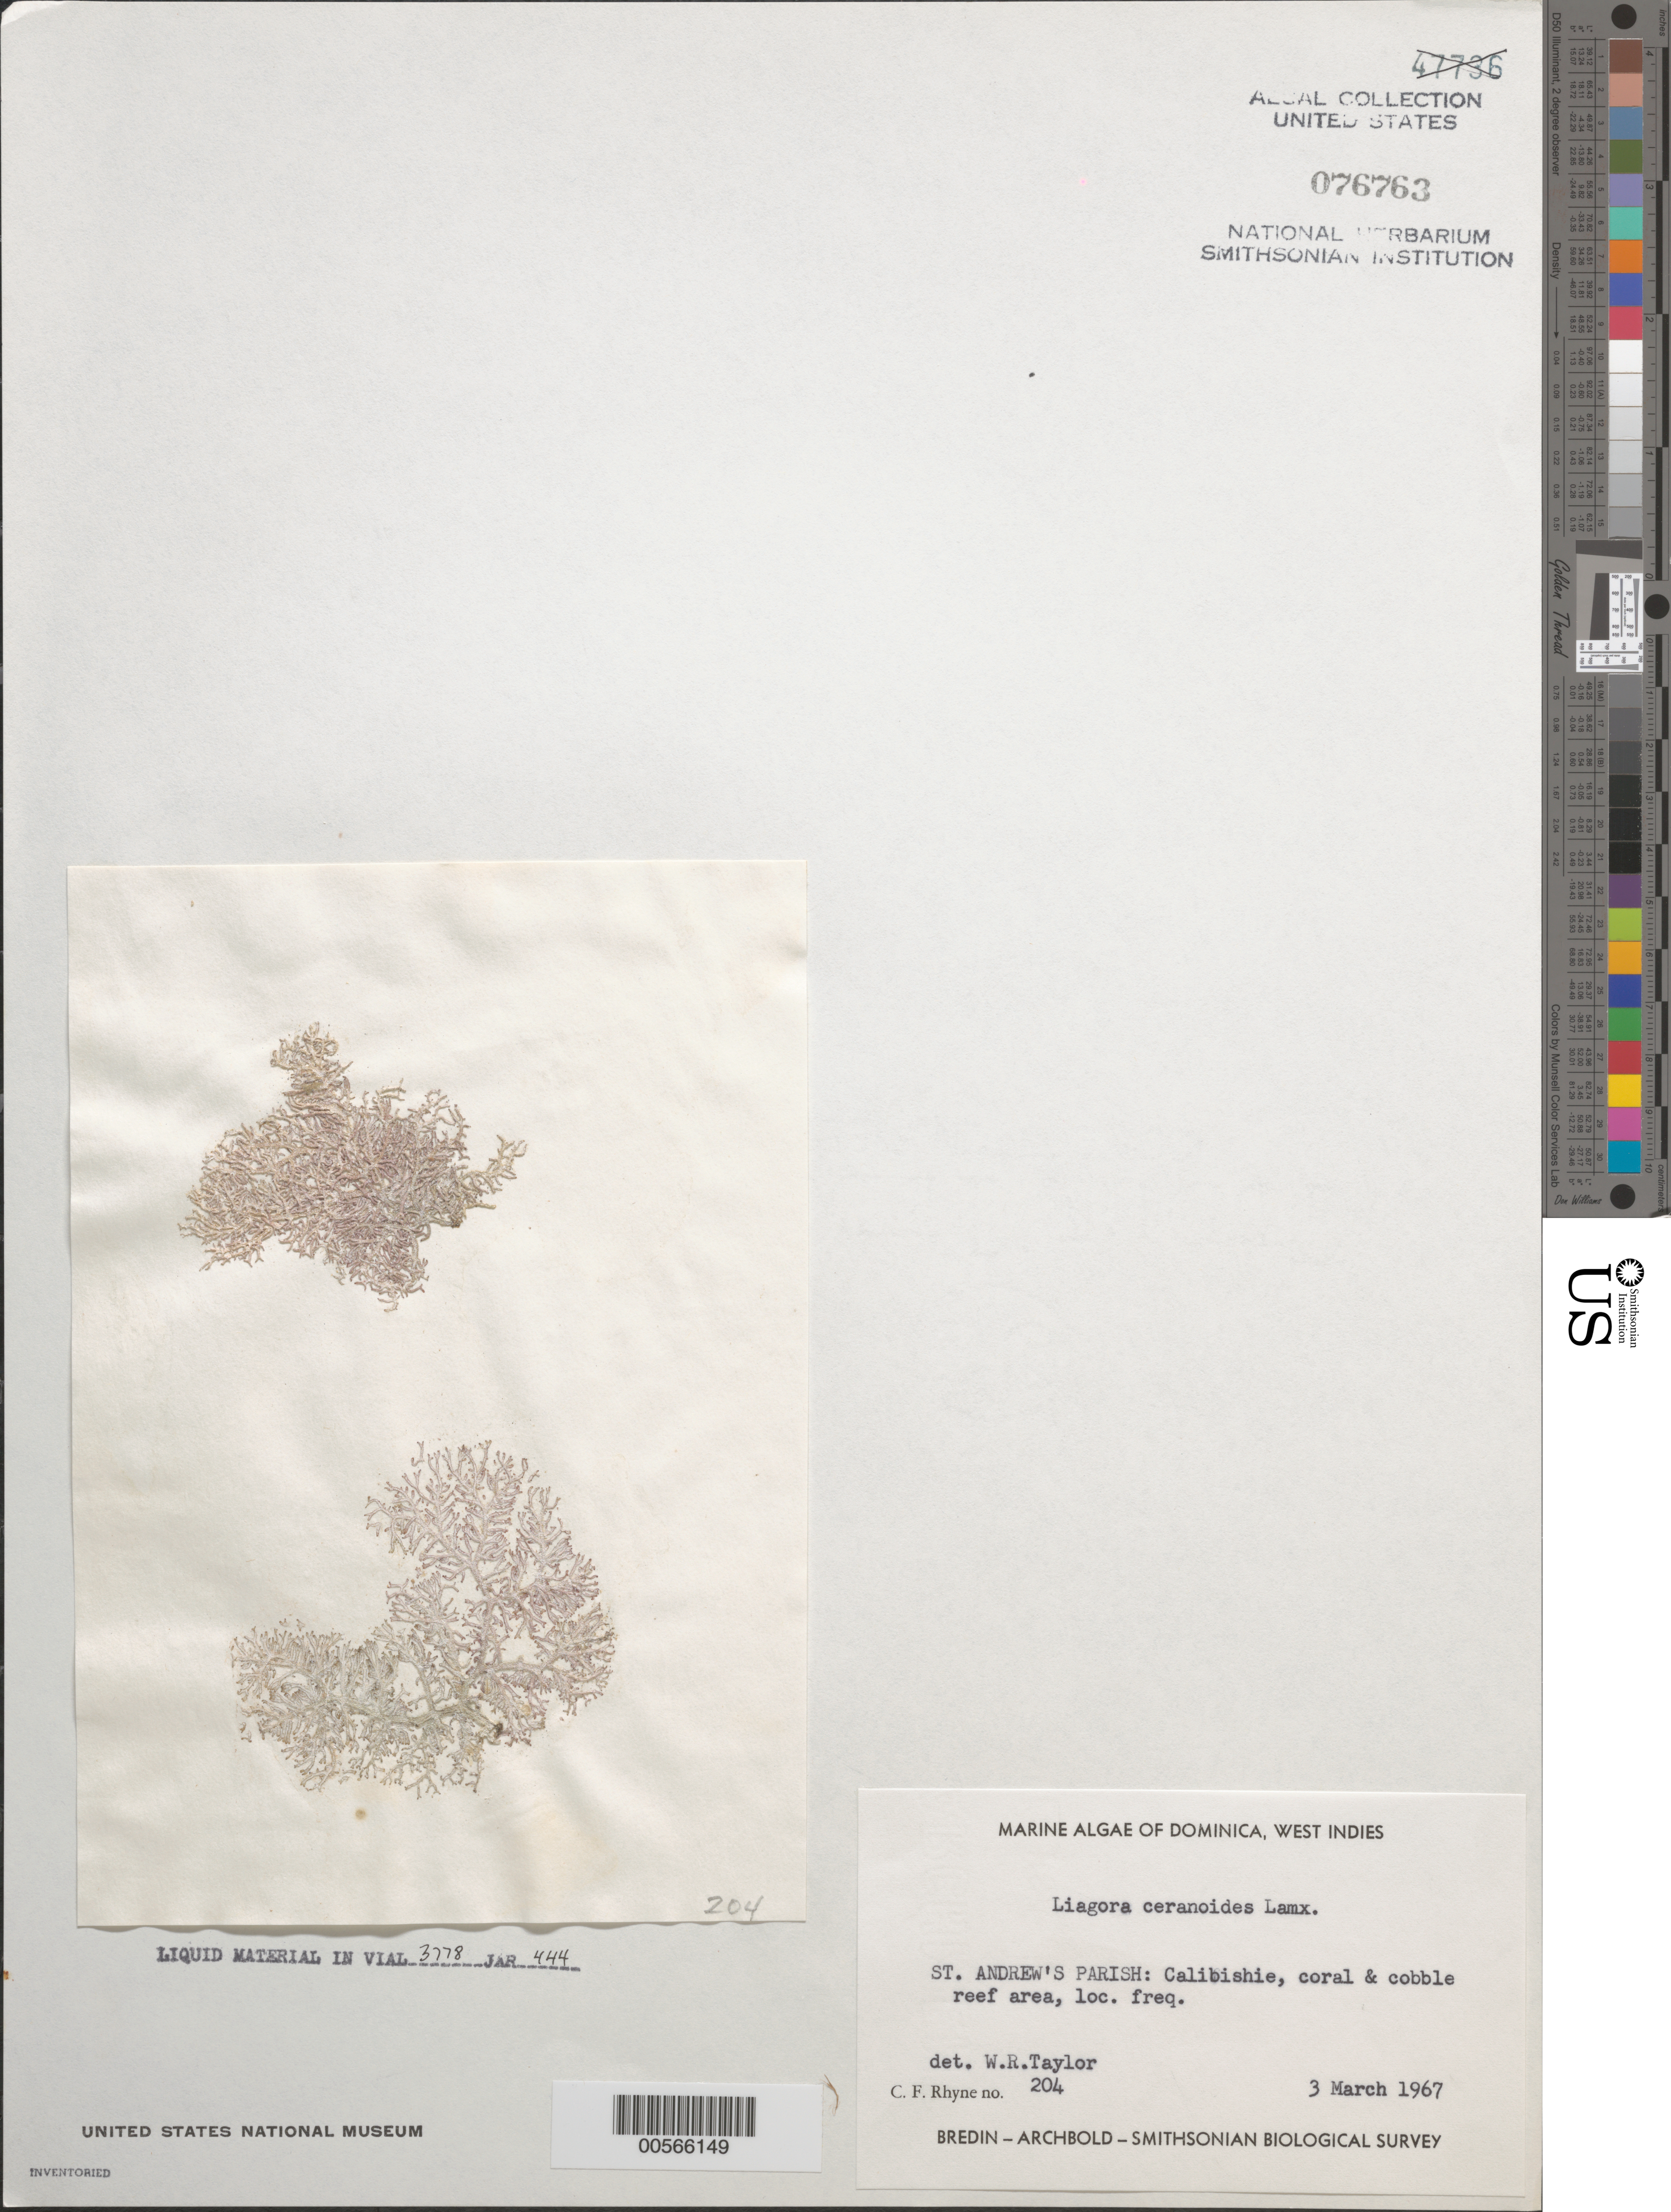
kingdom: Plantae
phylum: Rhodophyta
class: Florideophyceae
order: Nemaliales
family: Liagoraceae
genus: Liagora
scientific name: Liagora ceranoides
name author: J.V.Lamouroux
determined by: Taylor, William R.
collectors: C. Rhyne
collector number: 204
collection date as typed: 03 Mar 1967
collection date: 1967-03-03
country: Dominica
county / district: St. Andrew's Parish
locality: Calibishie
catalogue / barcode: US 76763